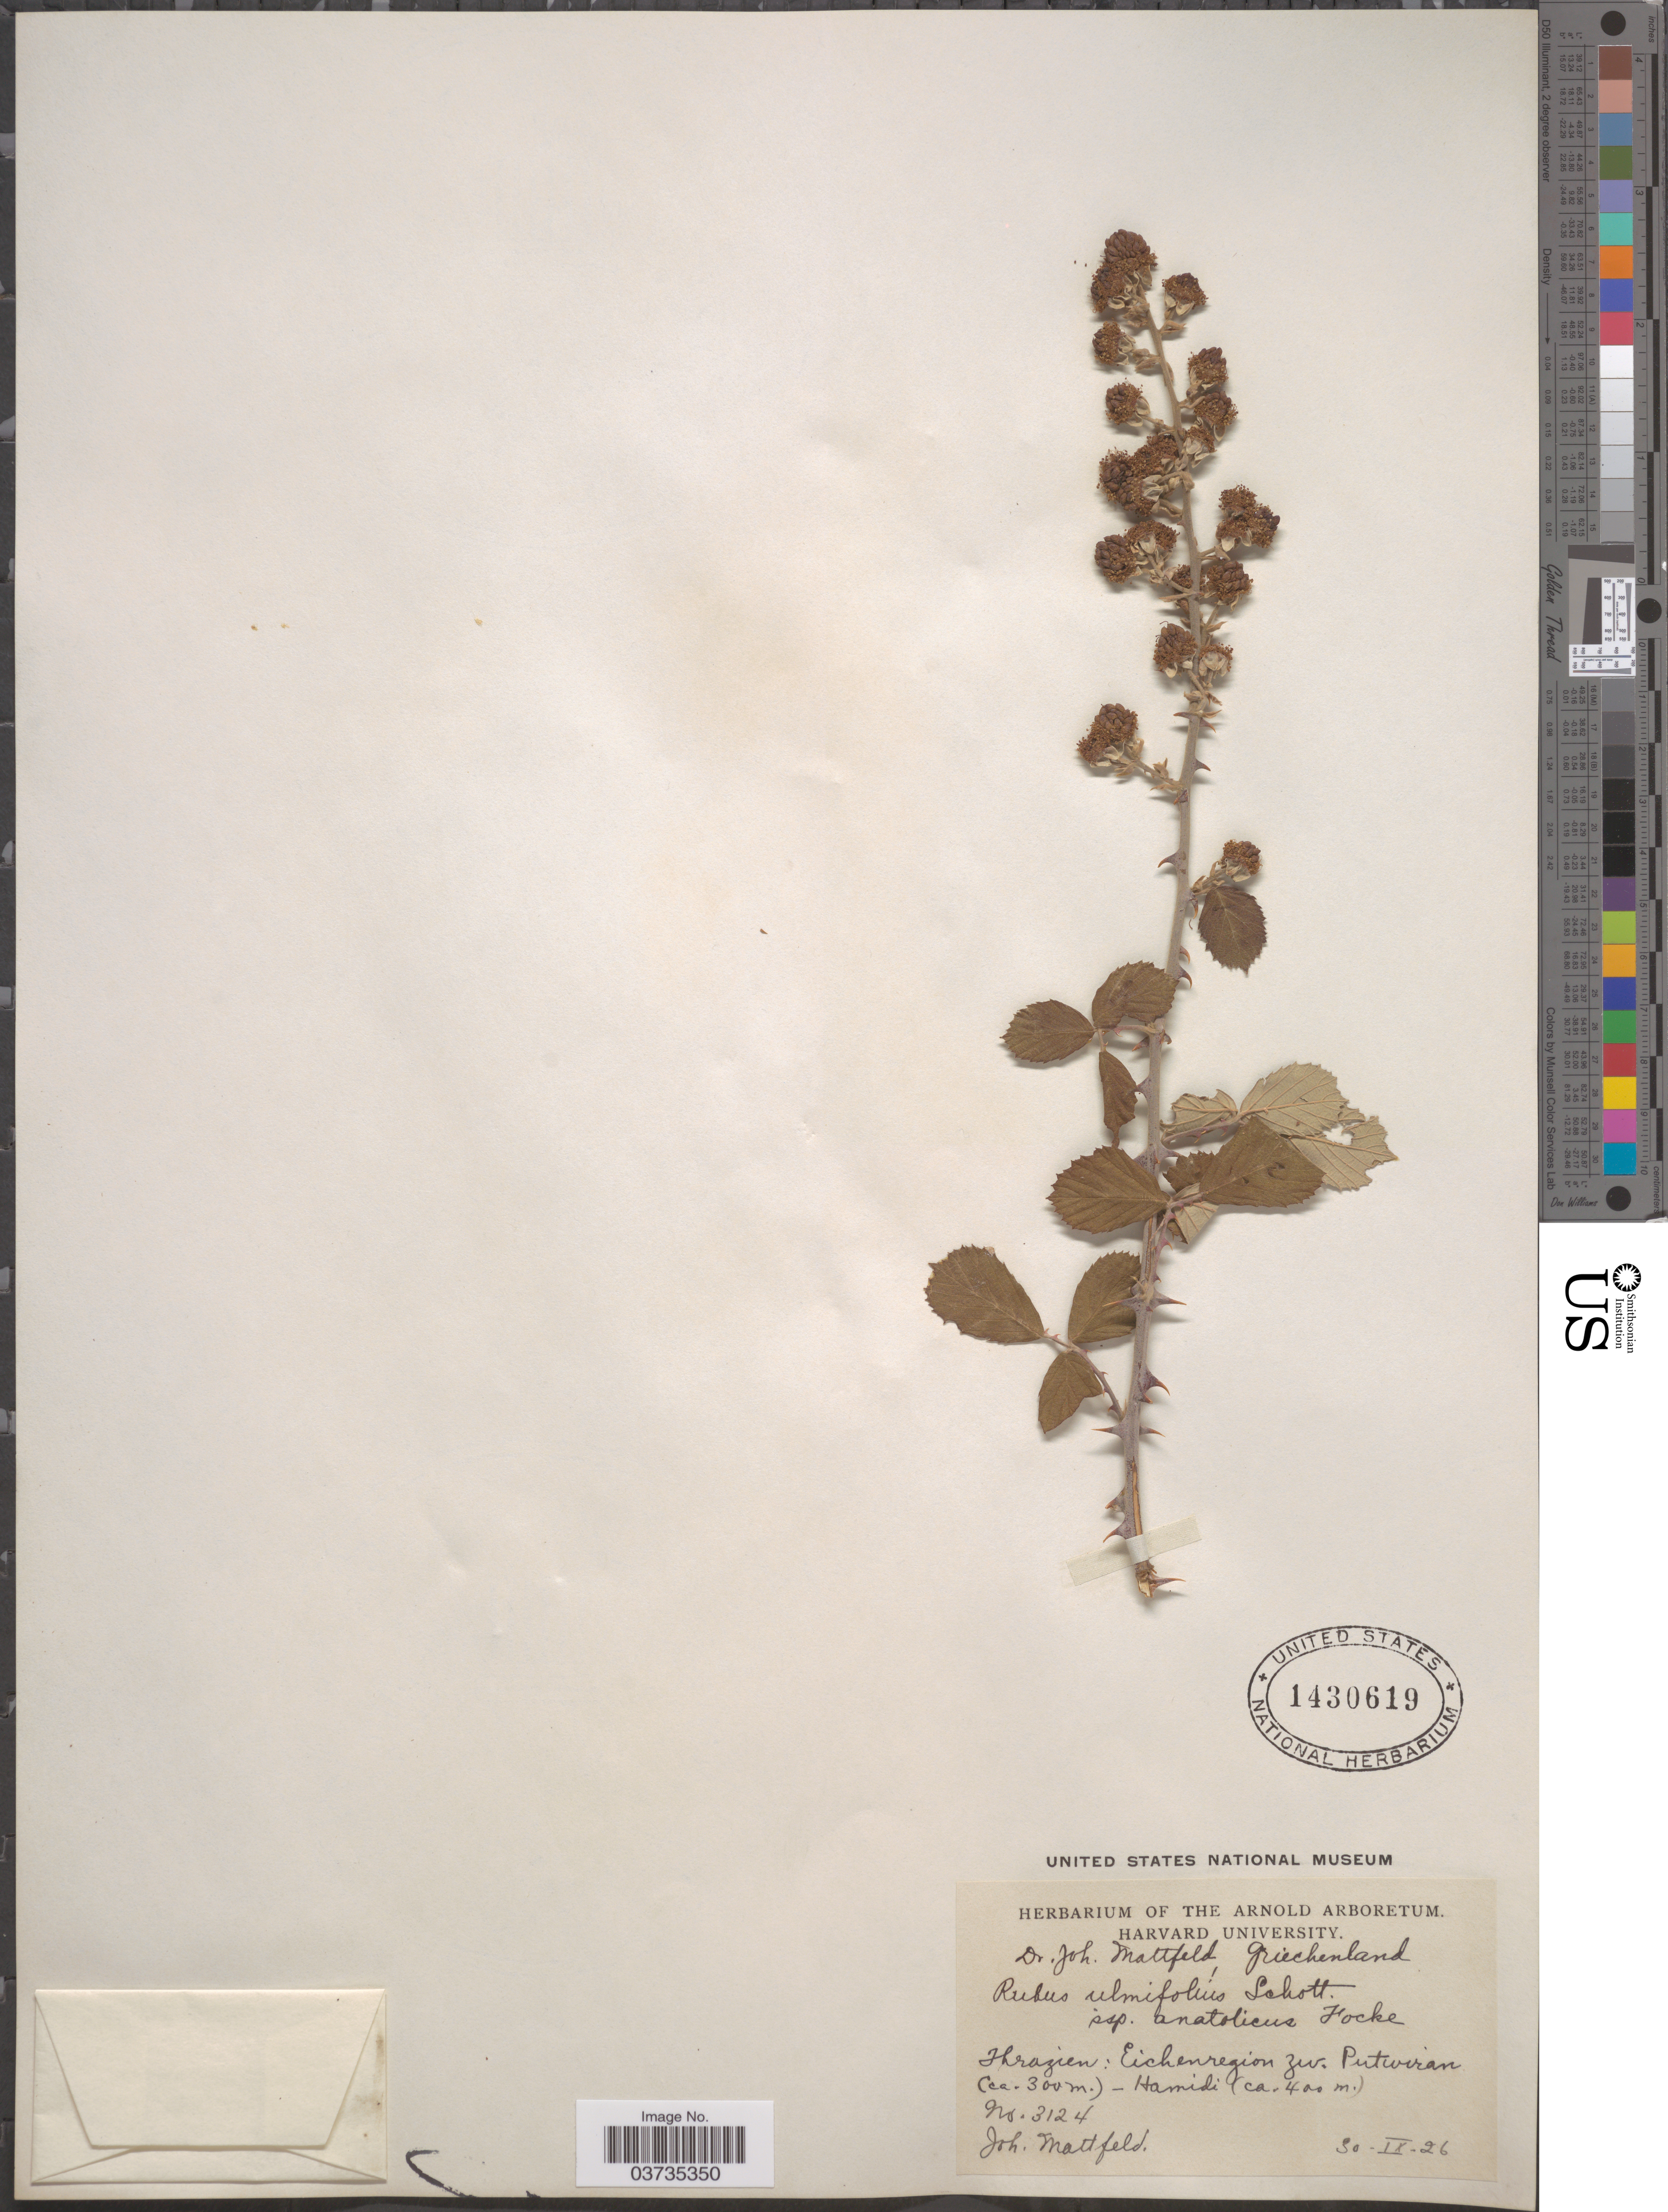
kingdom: Plantae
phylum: Tracheophyta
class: Magnoliopsida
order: Rosales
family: Rosaceae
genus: Rubus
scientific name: Rubus ulmifolius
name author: Schott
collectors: J. Mattfeld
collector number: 3124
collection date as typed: Transcribed d/m/y: 30/9/26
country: Greece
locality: Griechenland. Thrazien: Eichenregion zw. Putwiran - Hamidi.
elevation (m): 300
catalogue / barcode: US 1430619